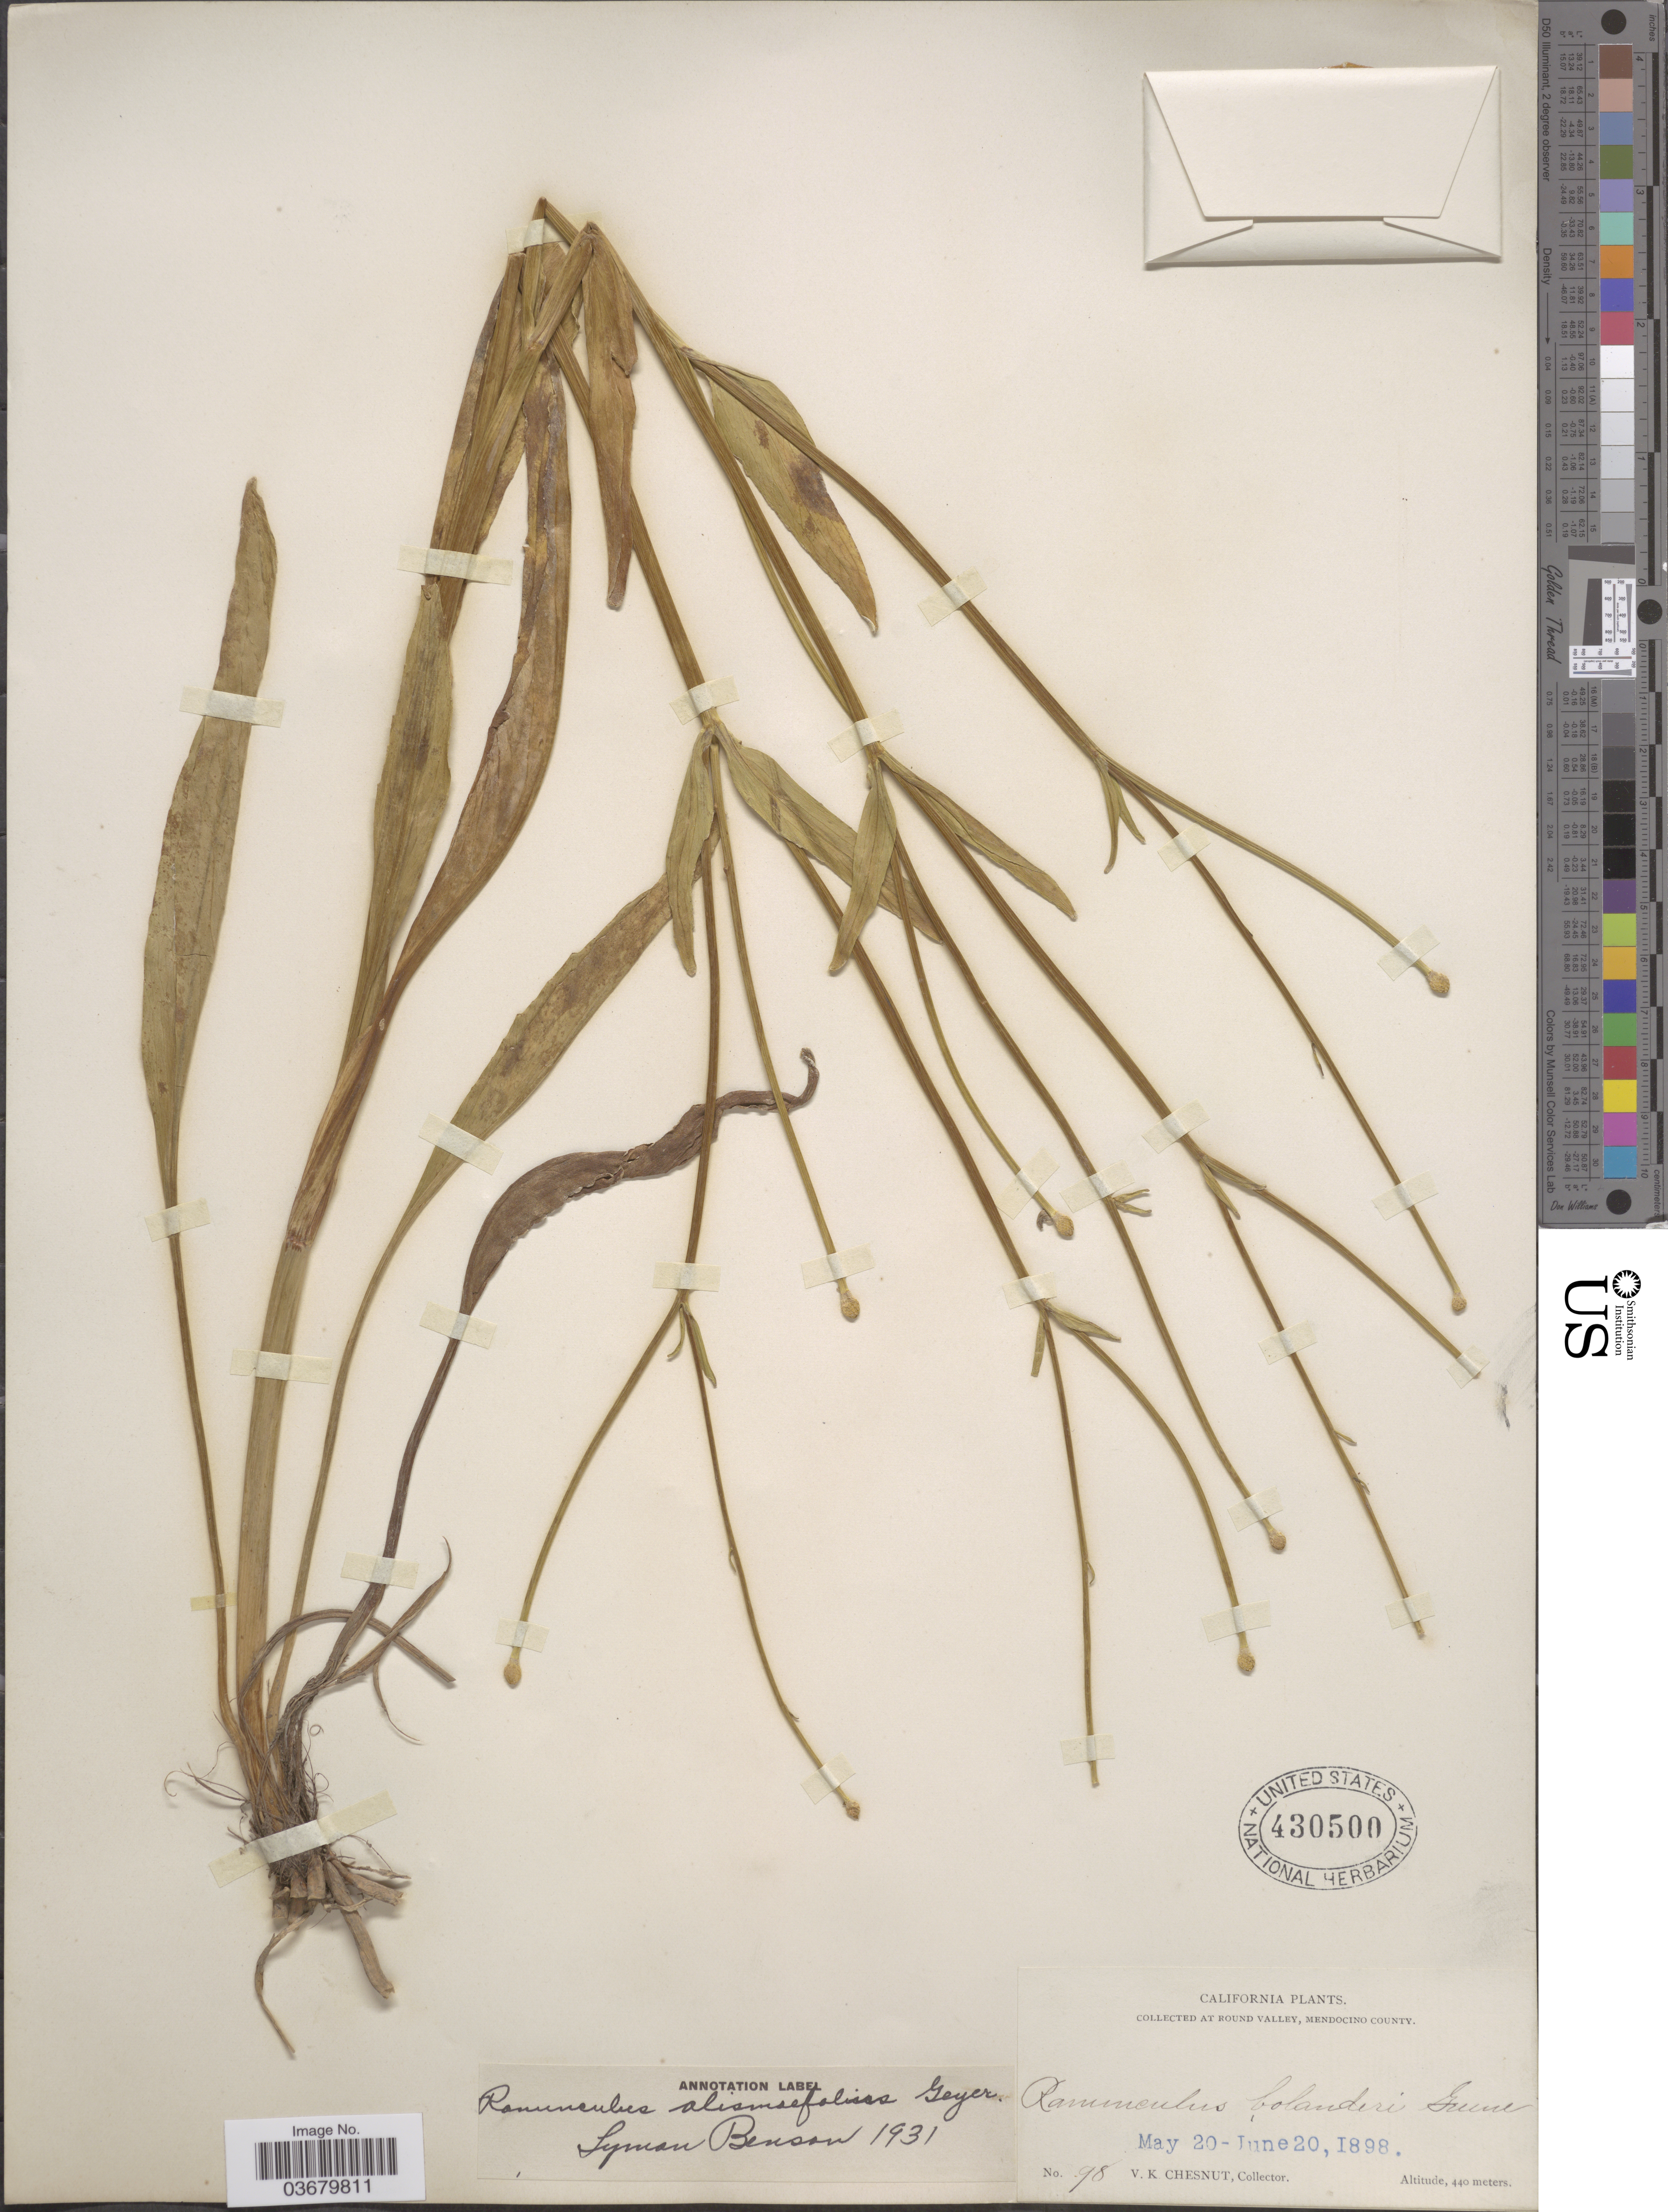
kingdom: Plantae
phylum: Tracheophyta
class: Magnoliopsida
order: Ranunculales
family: Ranunculaceae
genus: Ranunculus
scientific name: Ranunculus alismifolius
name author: Geyer ex Benth.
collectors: V. Chesnut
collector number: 98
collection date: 1898-05-20/1898-06-20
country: United States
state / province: California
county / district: Mendocino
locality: At Round Valley, Mendocino County.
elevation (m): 440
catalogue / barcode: US 430500